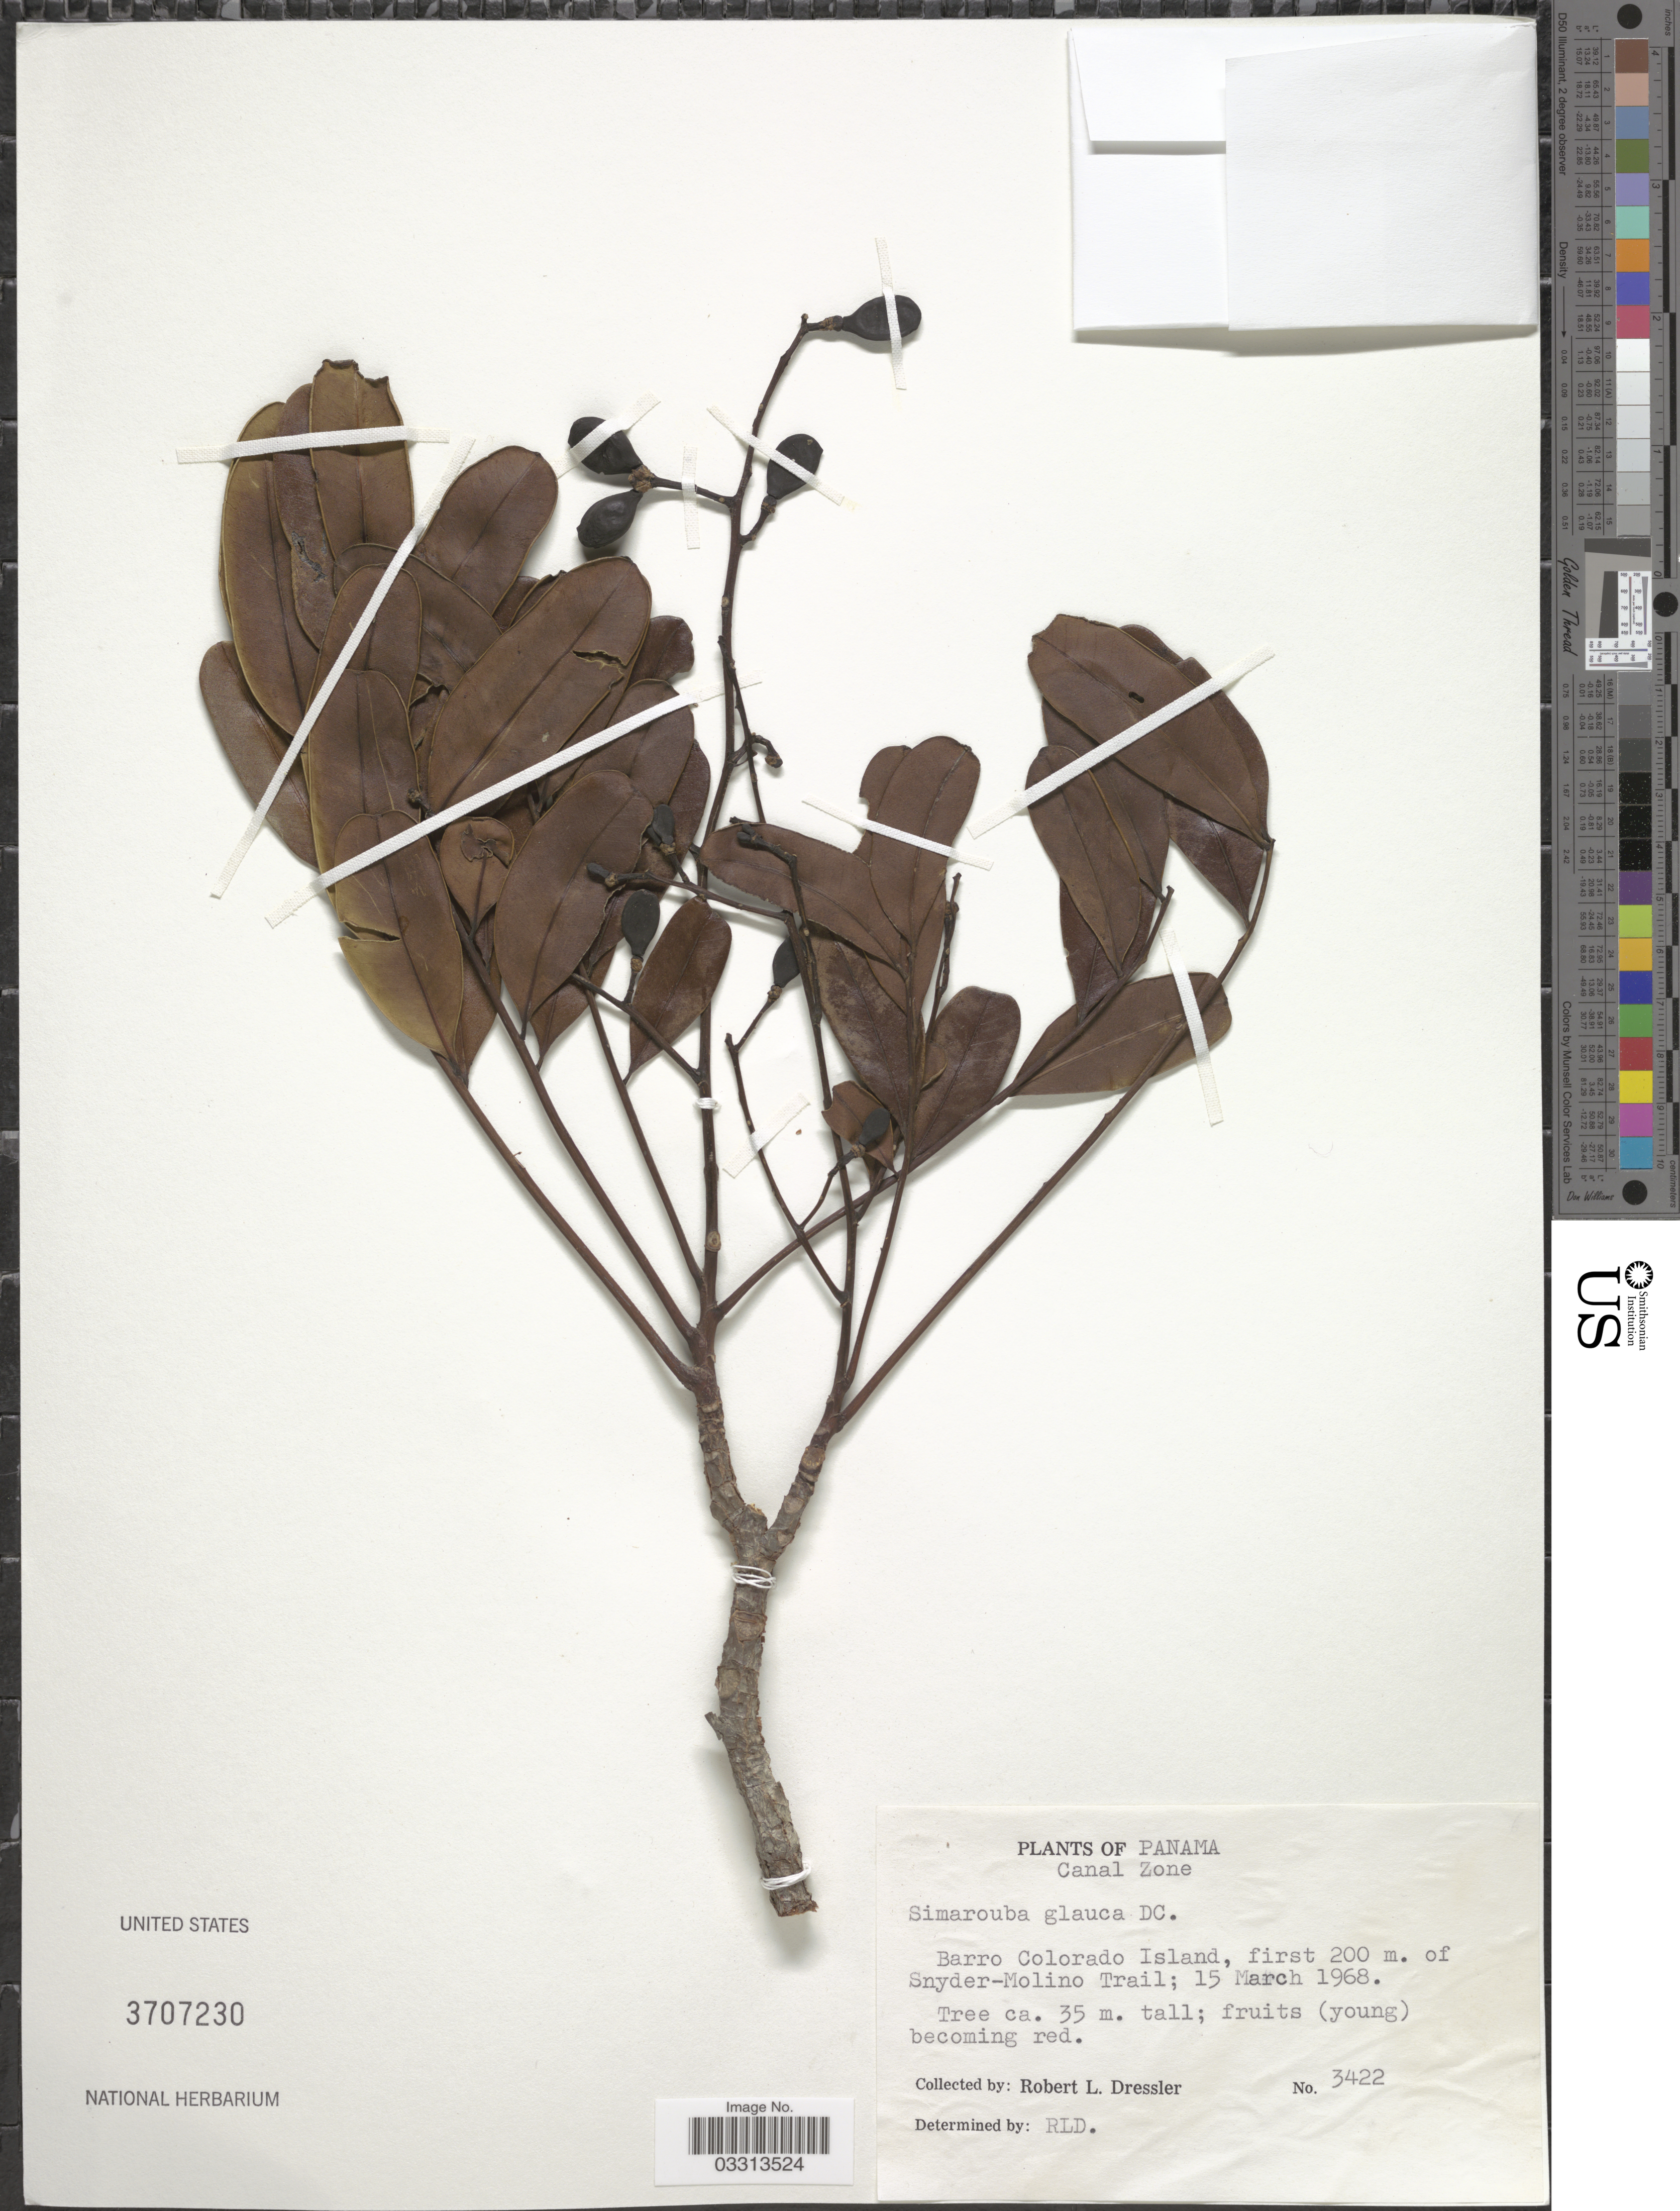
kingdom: Plantae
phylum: Tracheophyta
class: Magnoliopsida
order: Sapindales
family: Simaroubaceae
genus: Simarouba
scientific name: Simarouba glauca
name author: DC.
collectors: R. Dressler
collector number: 3422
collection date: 1968-03-15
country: Panama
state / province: Panamá Oeste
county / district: Canal Zone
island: Barro Colorado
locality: Canal Zone, Barro Colorado Island, first 200 m. of Snyder-Molino Trail.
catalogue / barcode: US 3707230